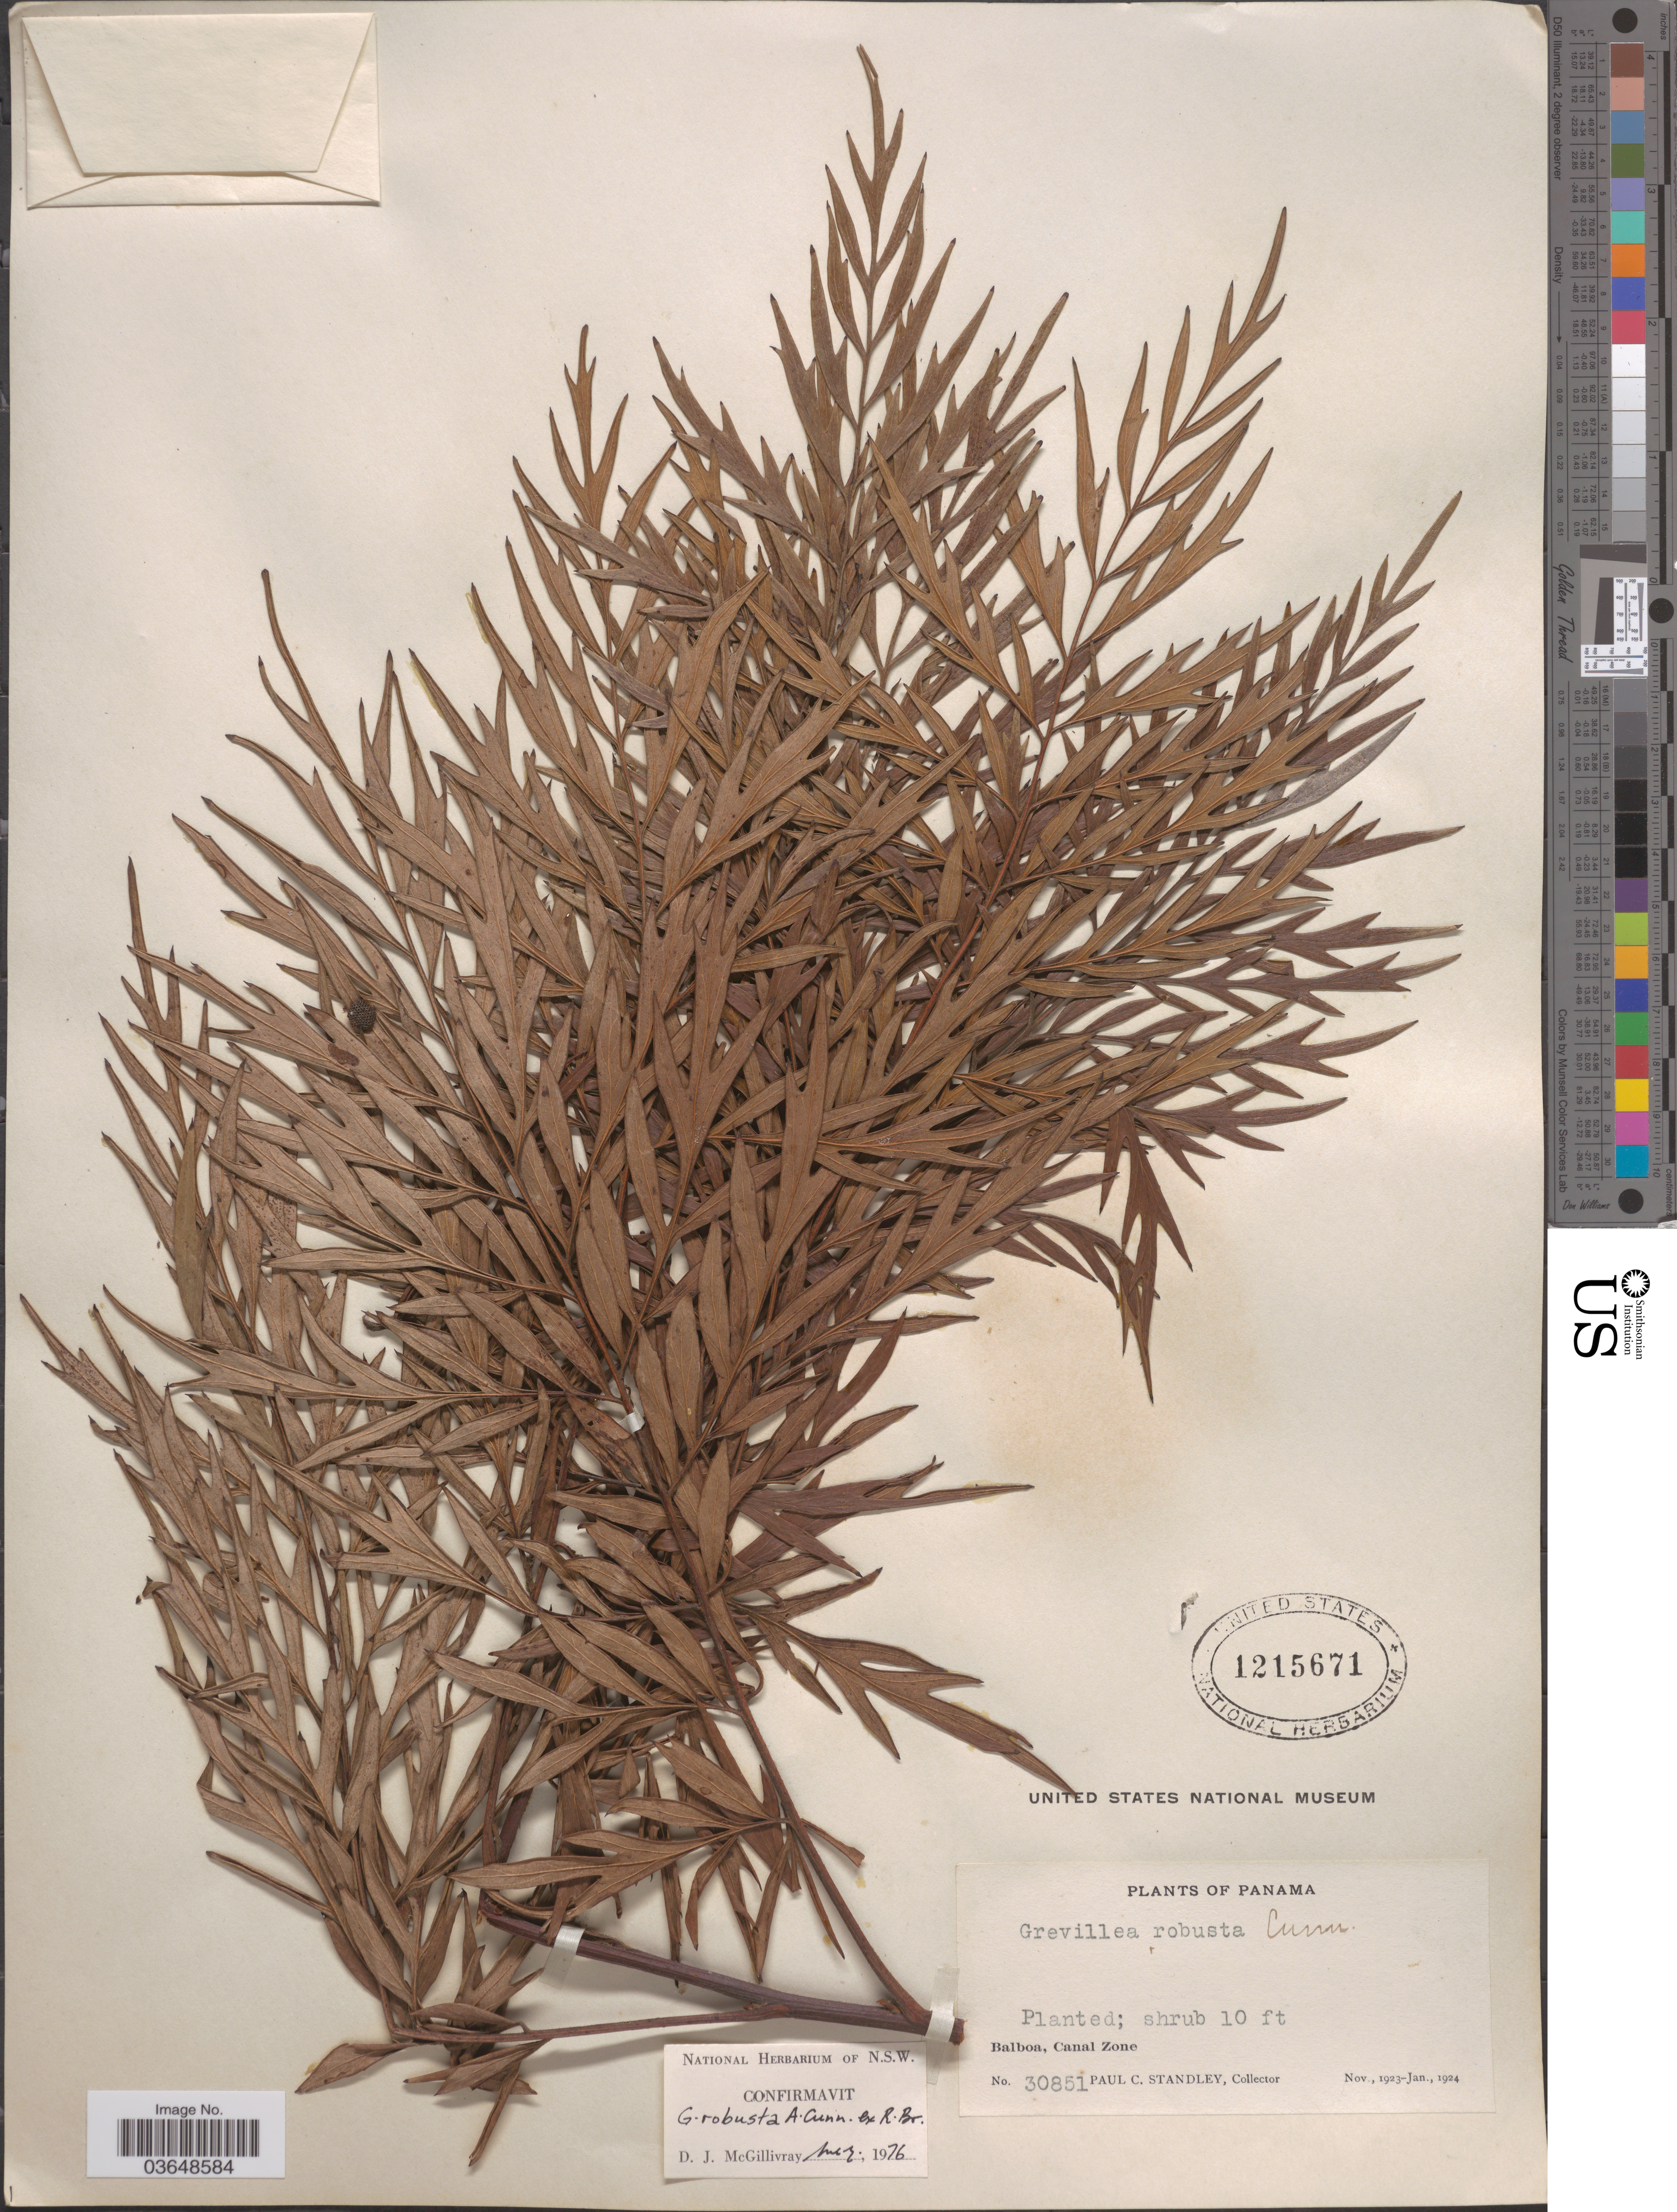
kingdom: Plantae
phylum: Tracheophyta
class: Magnoliopsida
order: Proteales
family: Proteaceae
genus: Grevillea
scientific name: Grevillea robusta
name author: A. Cunn.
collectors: P. C. Standley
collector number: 30851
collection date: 1923-11/1924-01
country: Panama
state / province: Colón / Panamá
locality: Balboa, Canal Zone.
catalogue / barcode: US 1215671